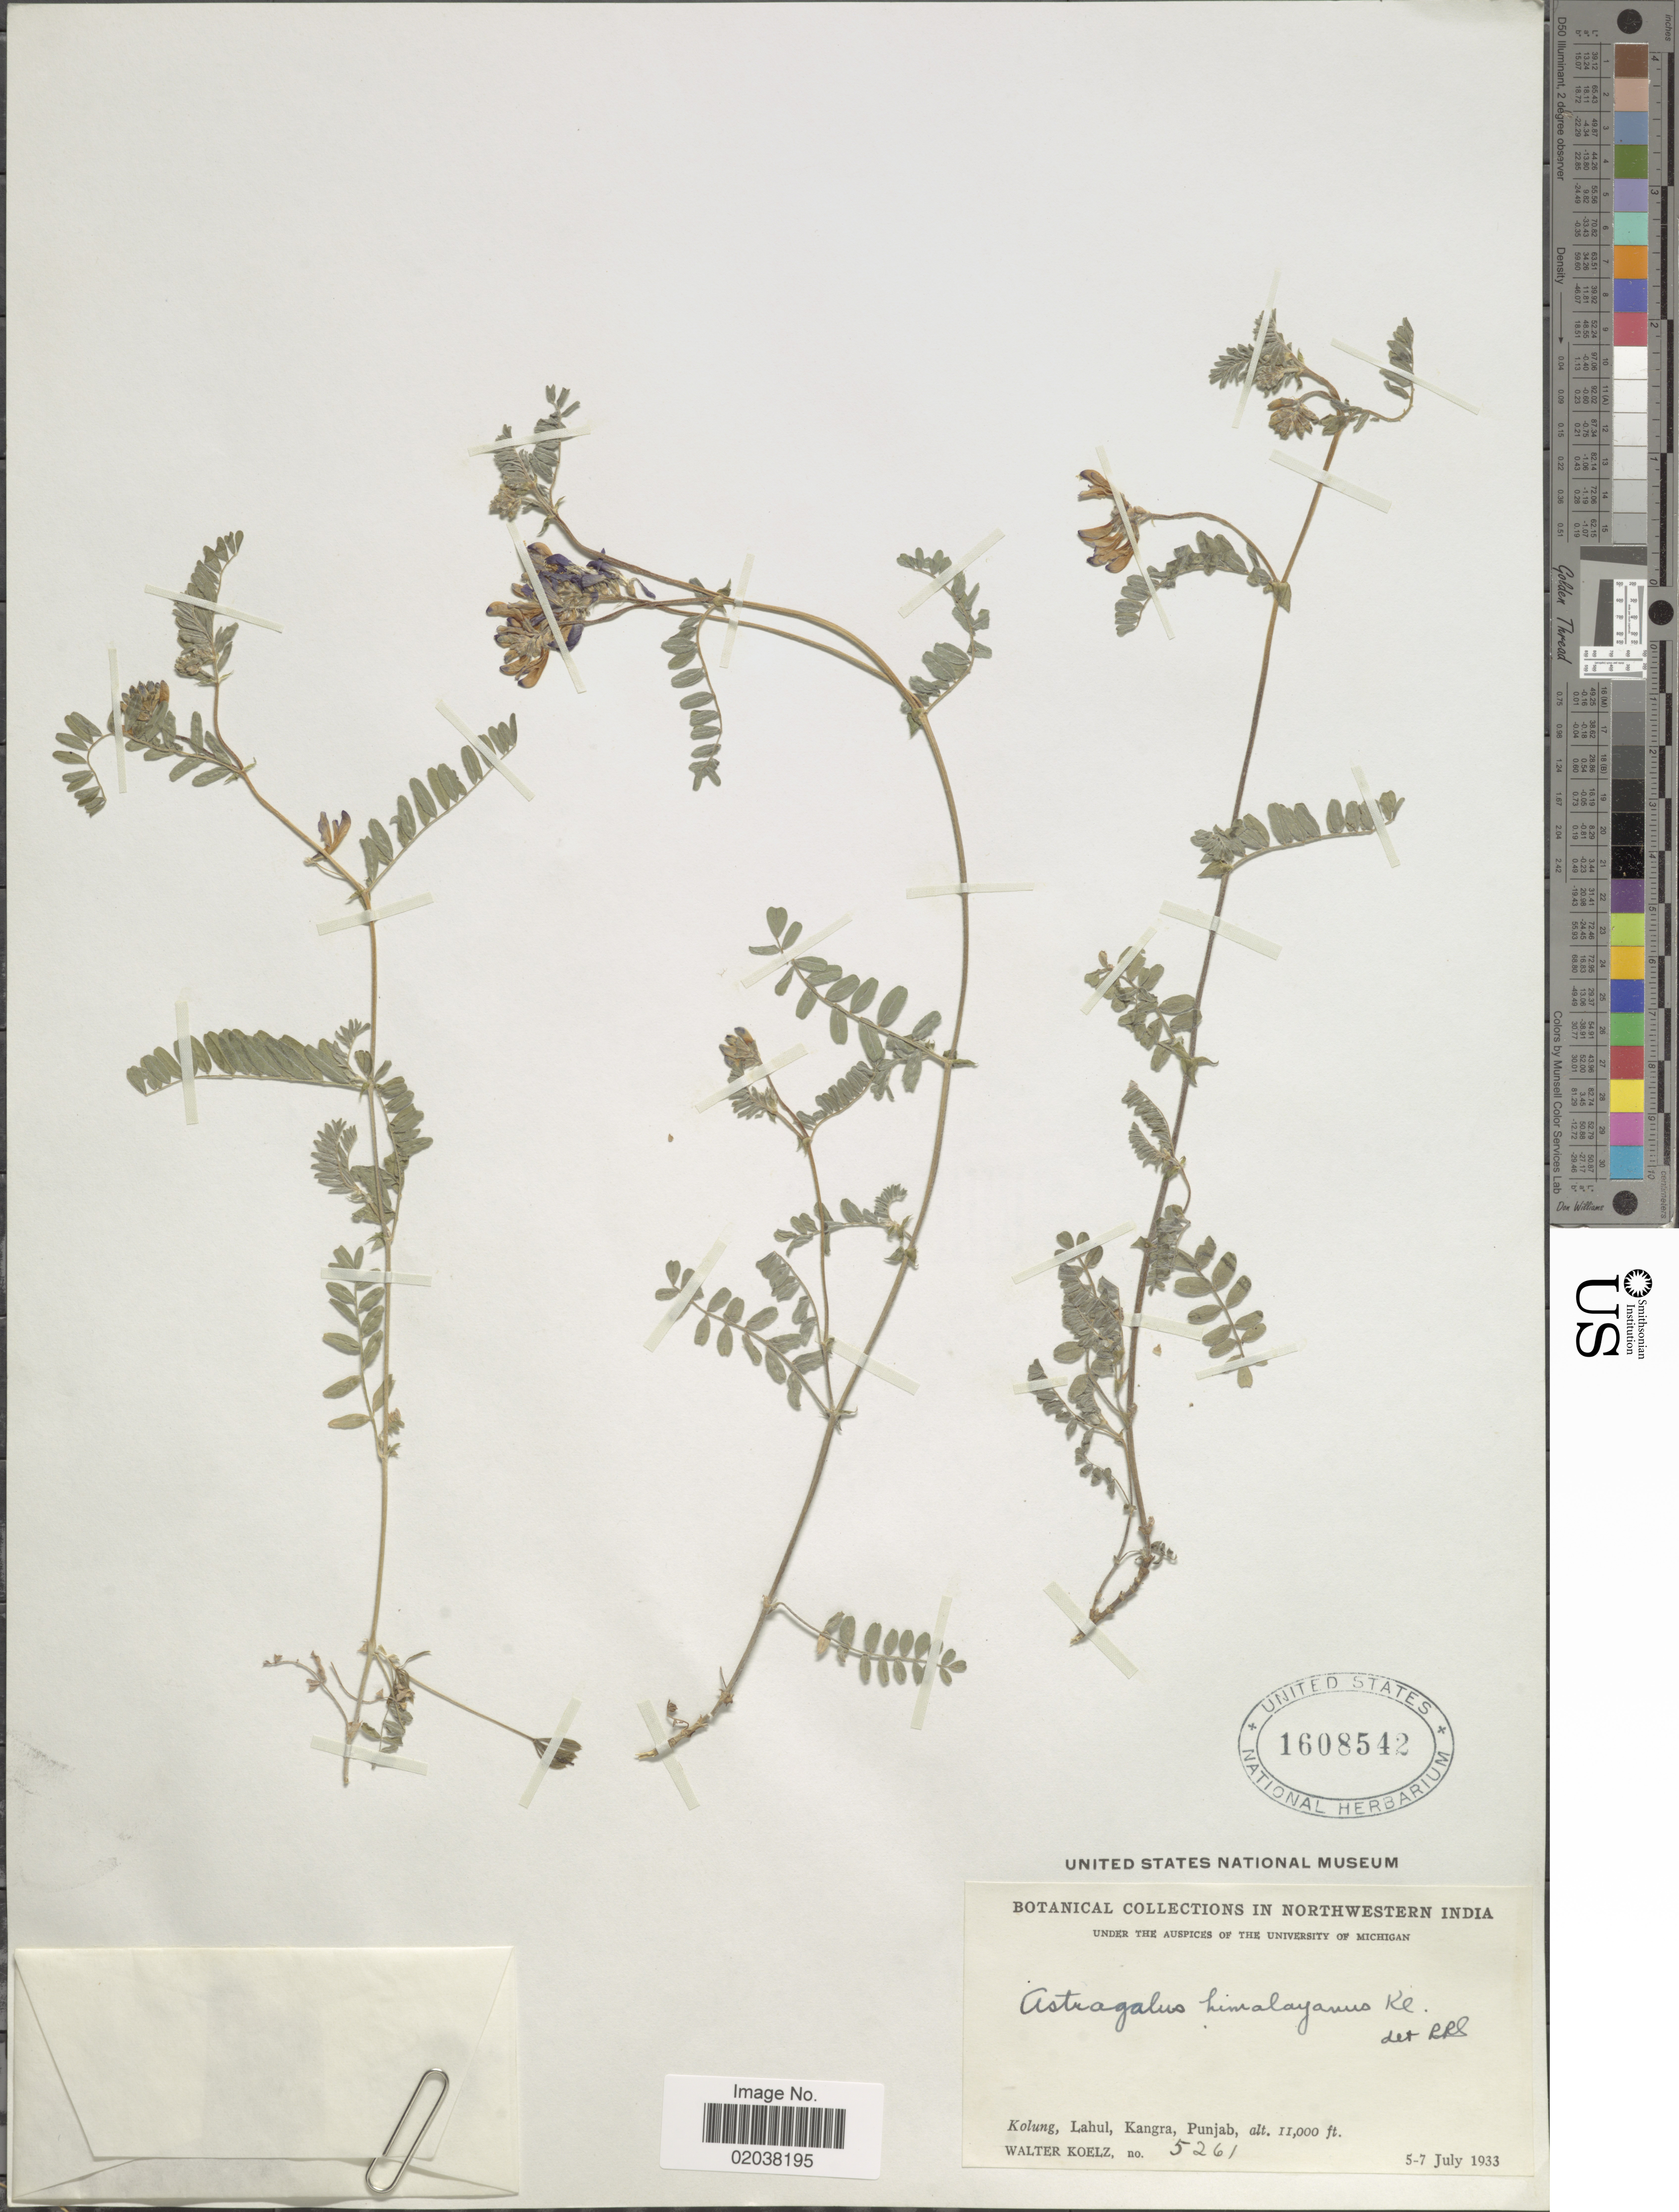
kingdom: Plantae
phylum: Tracheophyta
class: Magnoliopsida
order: Fabales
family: Fabaceae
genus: Astragalus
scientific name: Astragalus himalayanus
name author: Klotzsch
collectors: W. N. Koelz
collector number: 5261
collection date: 1933-07-05/1933-07-07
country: India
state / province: Punjab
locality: Northwestern India, Kolung, Lahul, Kangra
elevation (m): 3353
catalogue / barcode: US 1608542